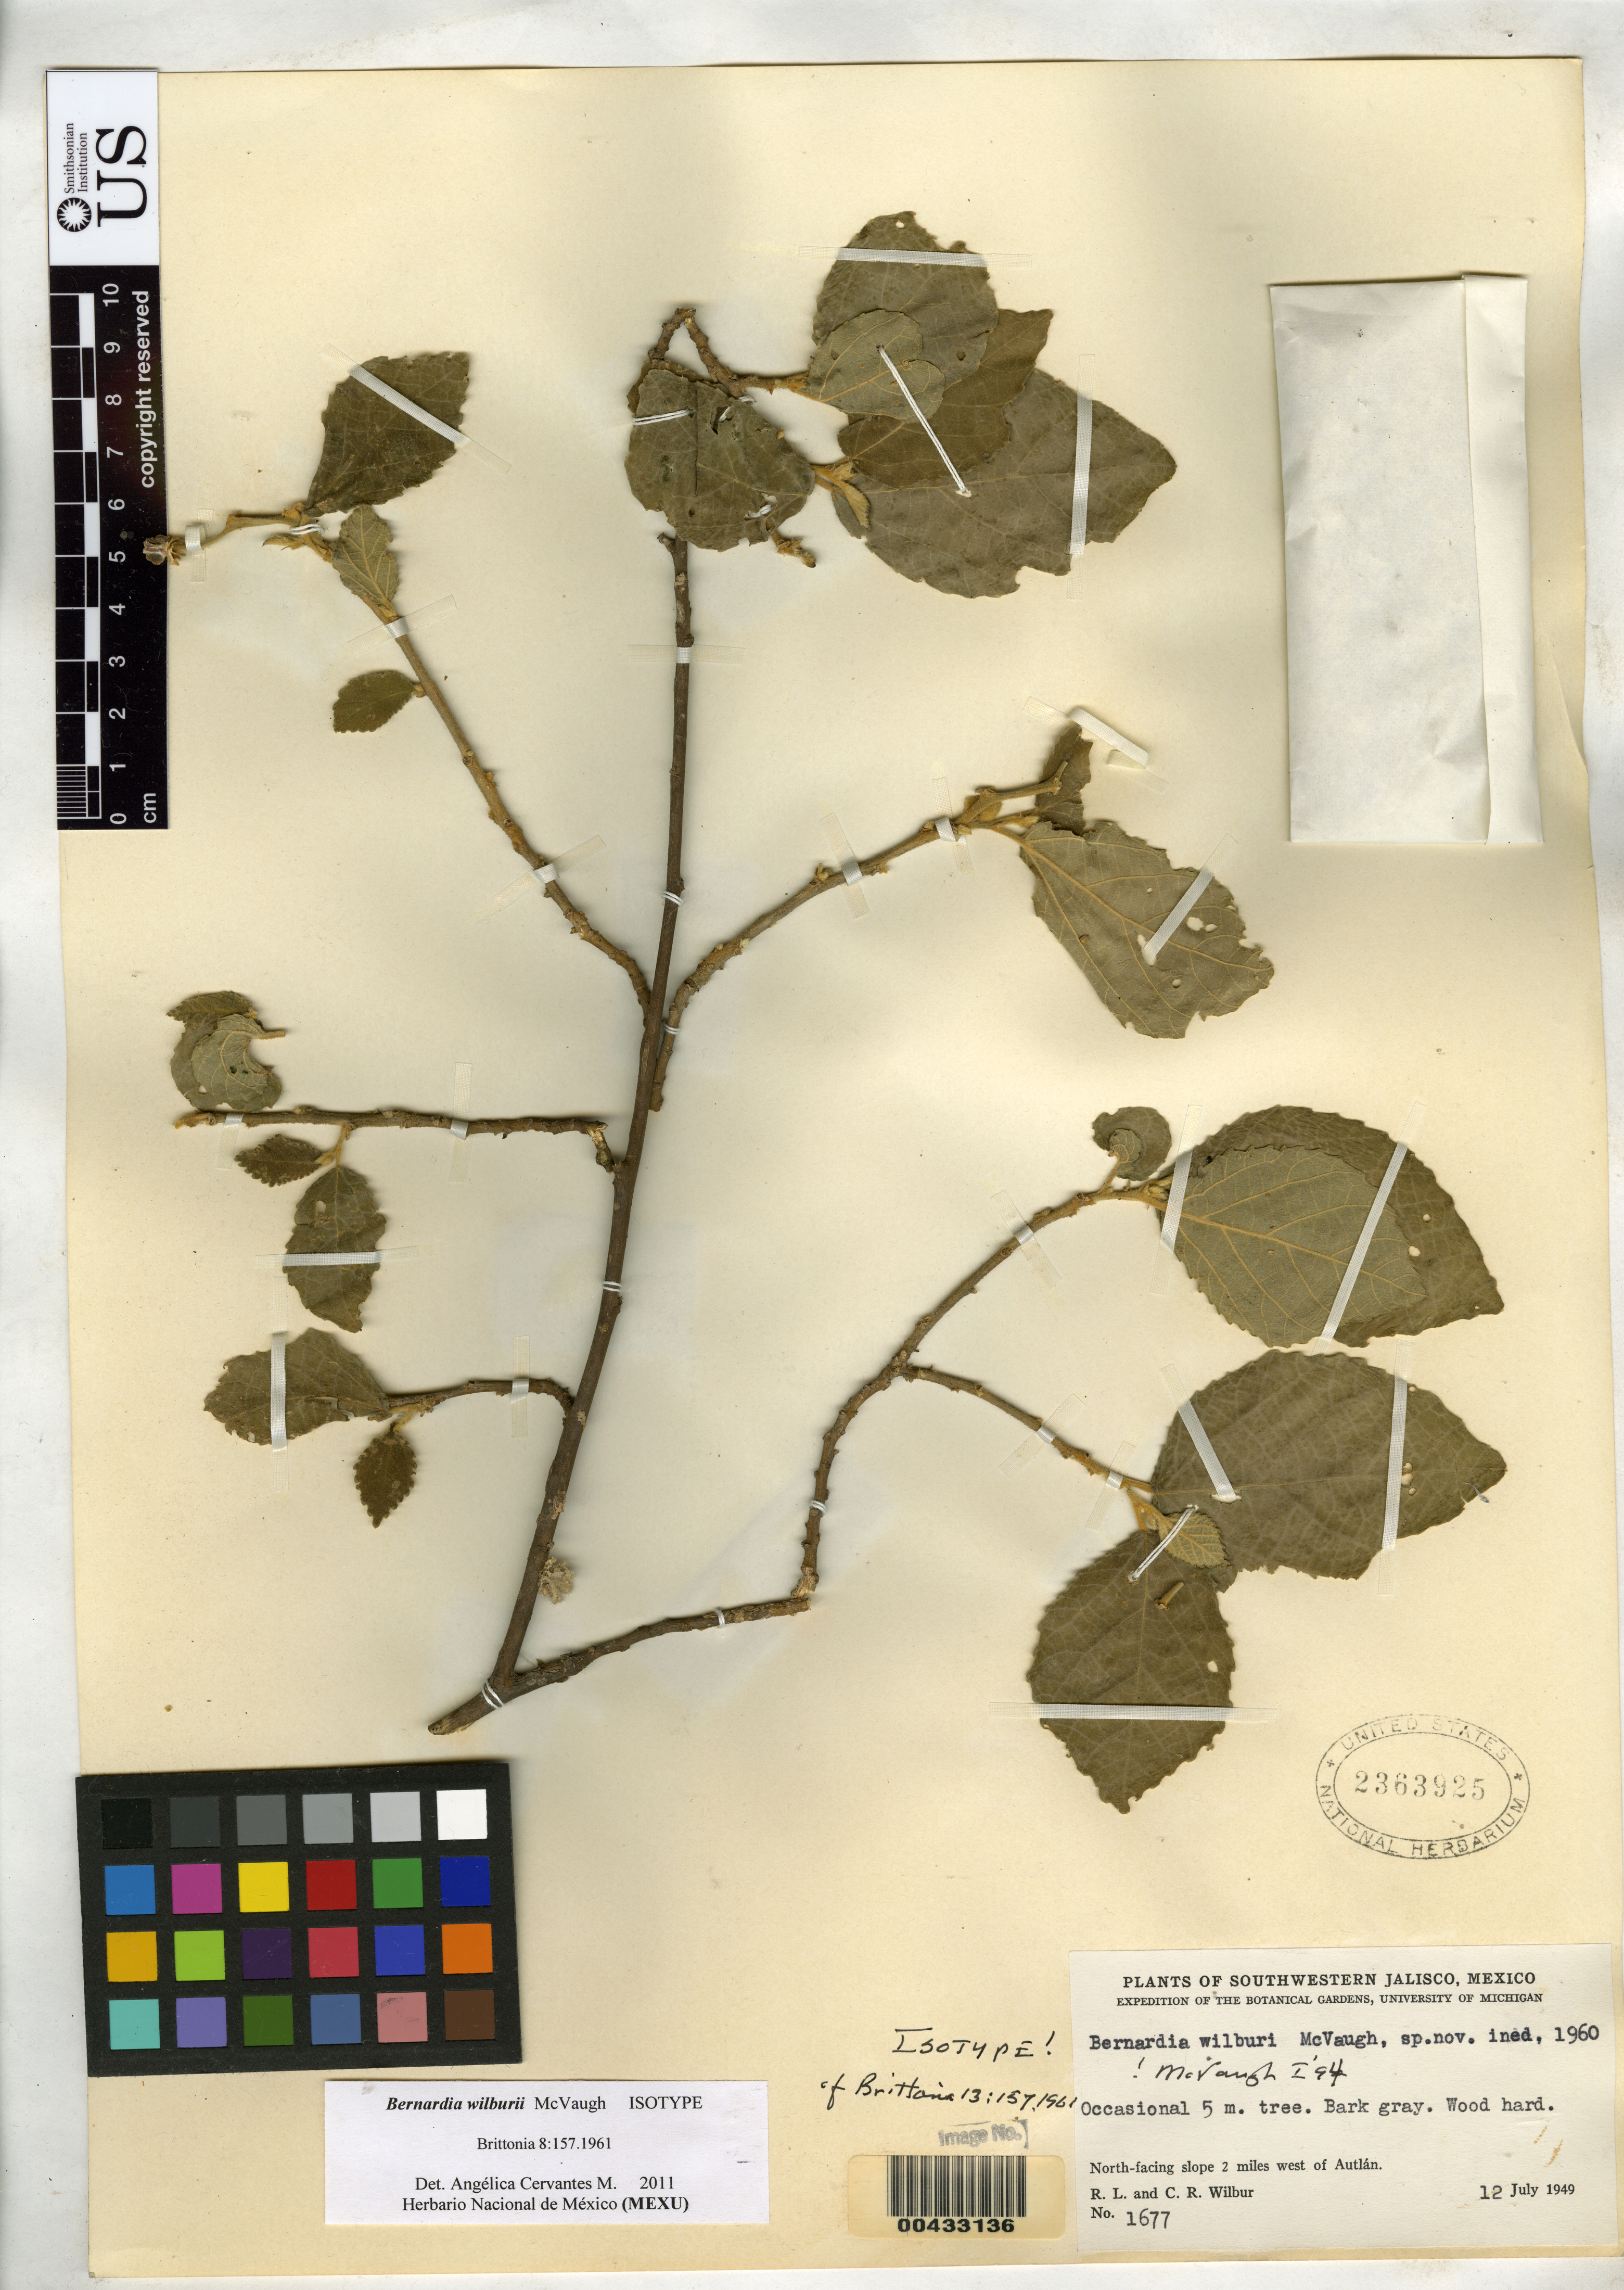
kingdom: Plantae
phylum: Tracheophyta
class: Magnoliopsida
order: Malpighiales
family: Euphorbiaceae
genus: Bernardia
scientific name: Bernardia wilburii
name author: McVaugh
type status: Isotype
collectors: R. L. Wilbur & C. Wilbur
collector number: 1677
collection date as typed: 12 Jul 1949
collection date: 1949-07-12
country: Mexico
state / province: Jalisco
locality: N facing slope 2 mi W of Autlan.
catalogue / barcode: US 2363925